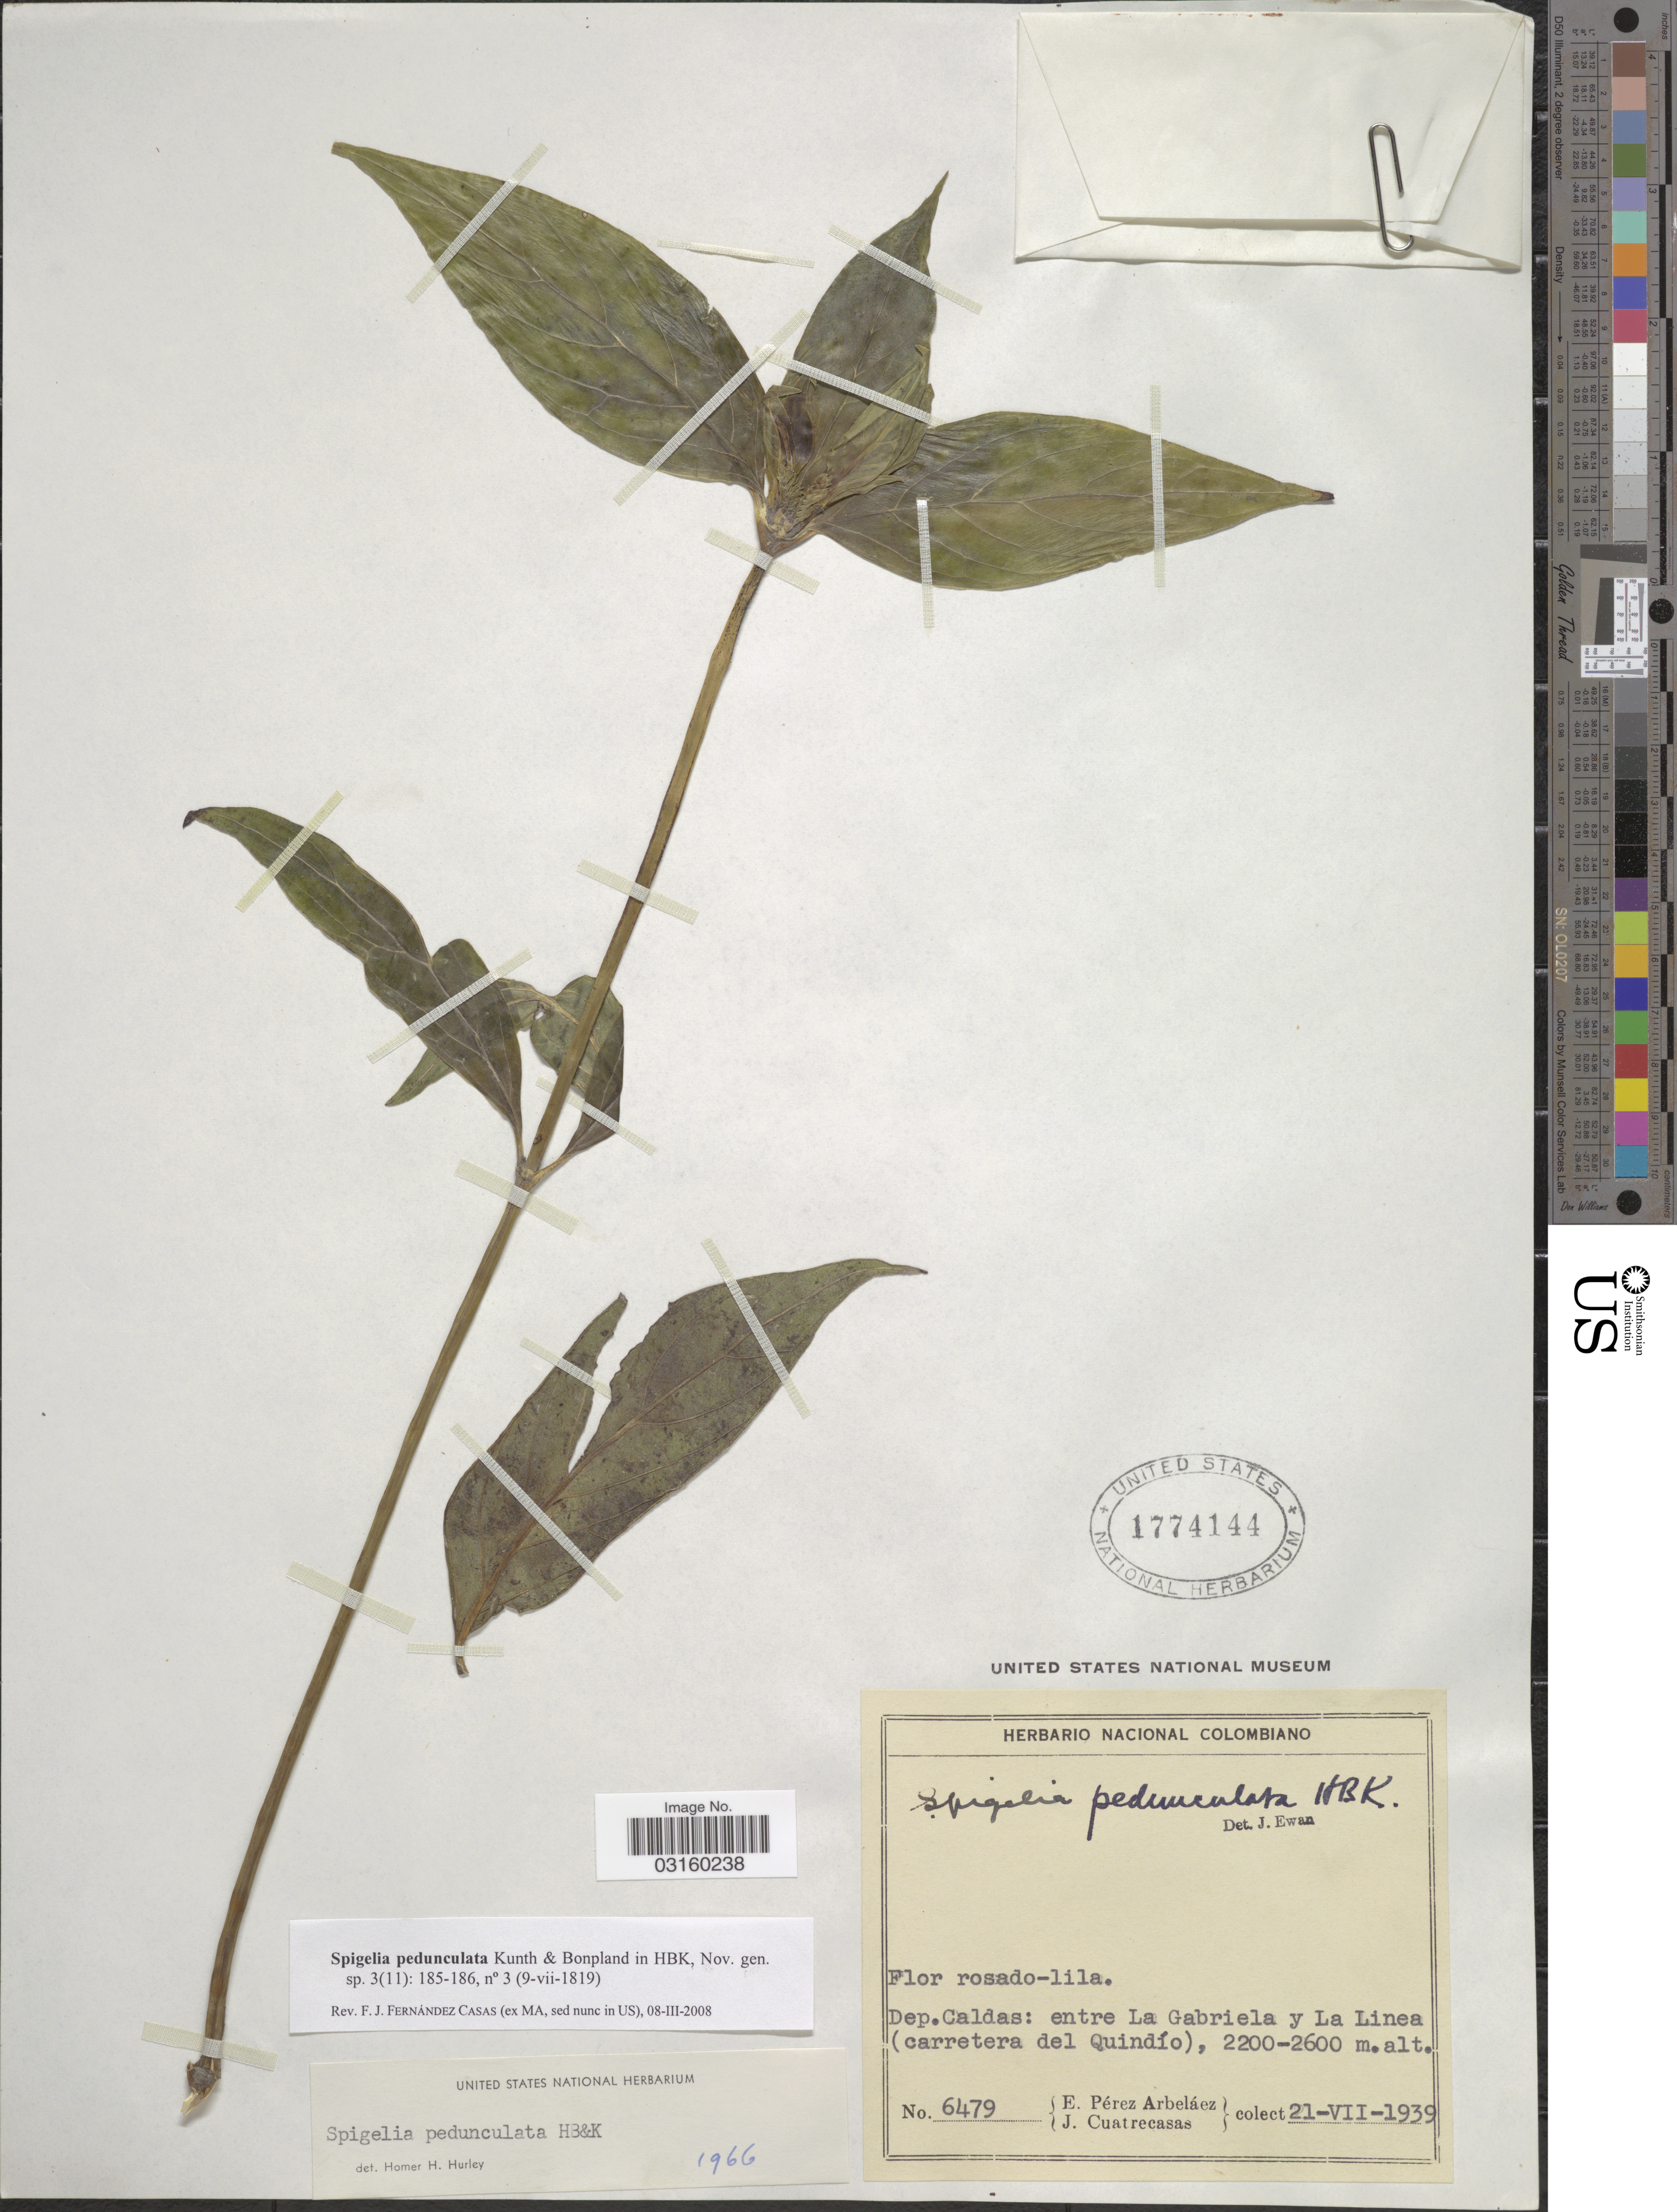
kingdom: Plantae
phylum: Tracheophyta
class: Magnoliopsida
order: Gentianales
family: Loganiaceae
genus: Spigelia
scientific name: Spigelia pedunculata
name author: Kunth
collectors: E. Pérez Arbeláez & J. Cuatrecasas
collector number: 6479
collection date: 1939-07-21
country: Colombia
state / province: Caldas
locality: Dep. Caldas: entre La Gabriela y La Linea (carretera del Quindío).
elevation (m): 2200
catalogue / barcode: US 1774144